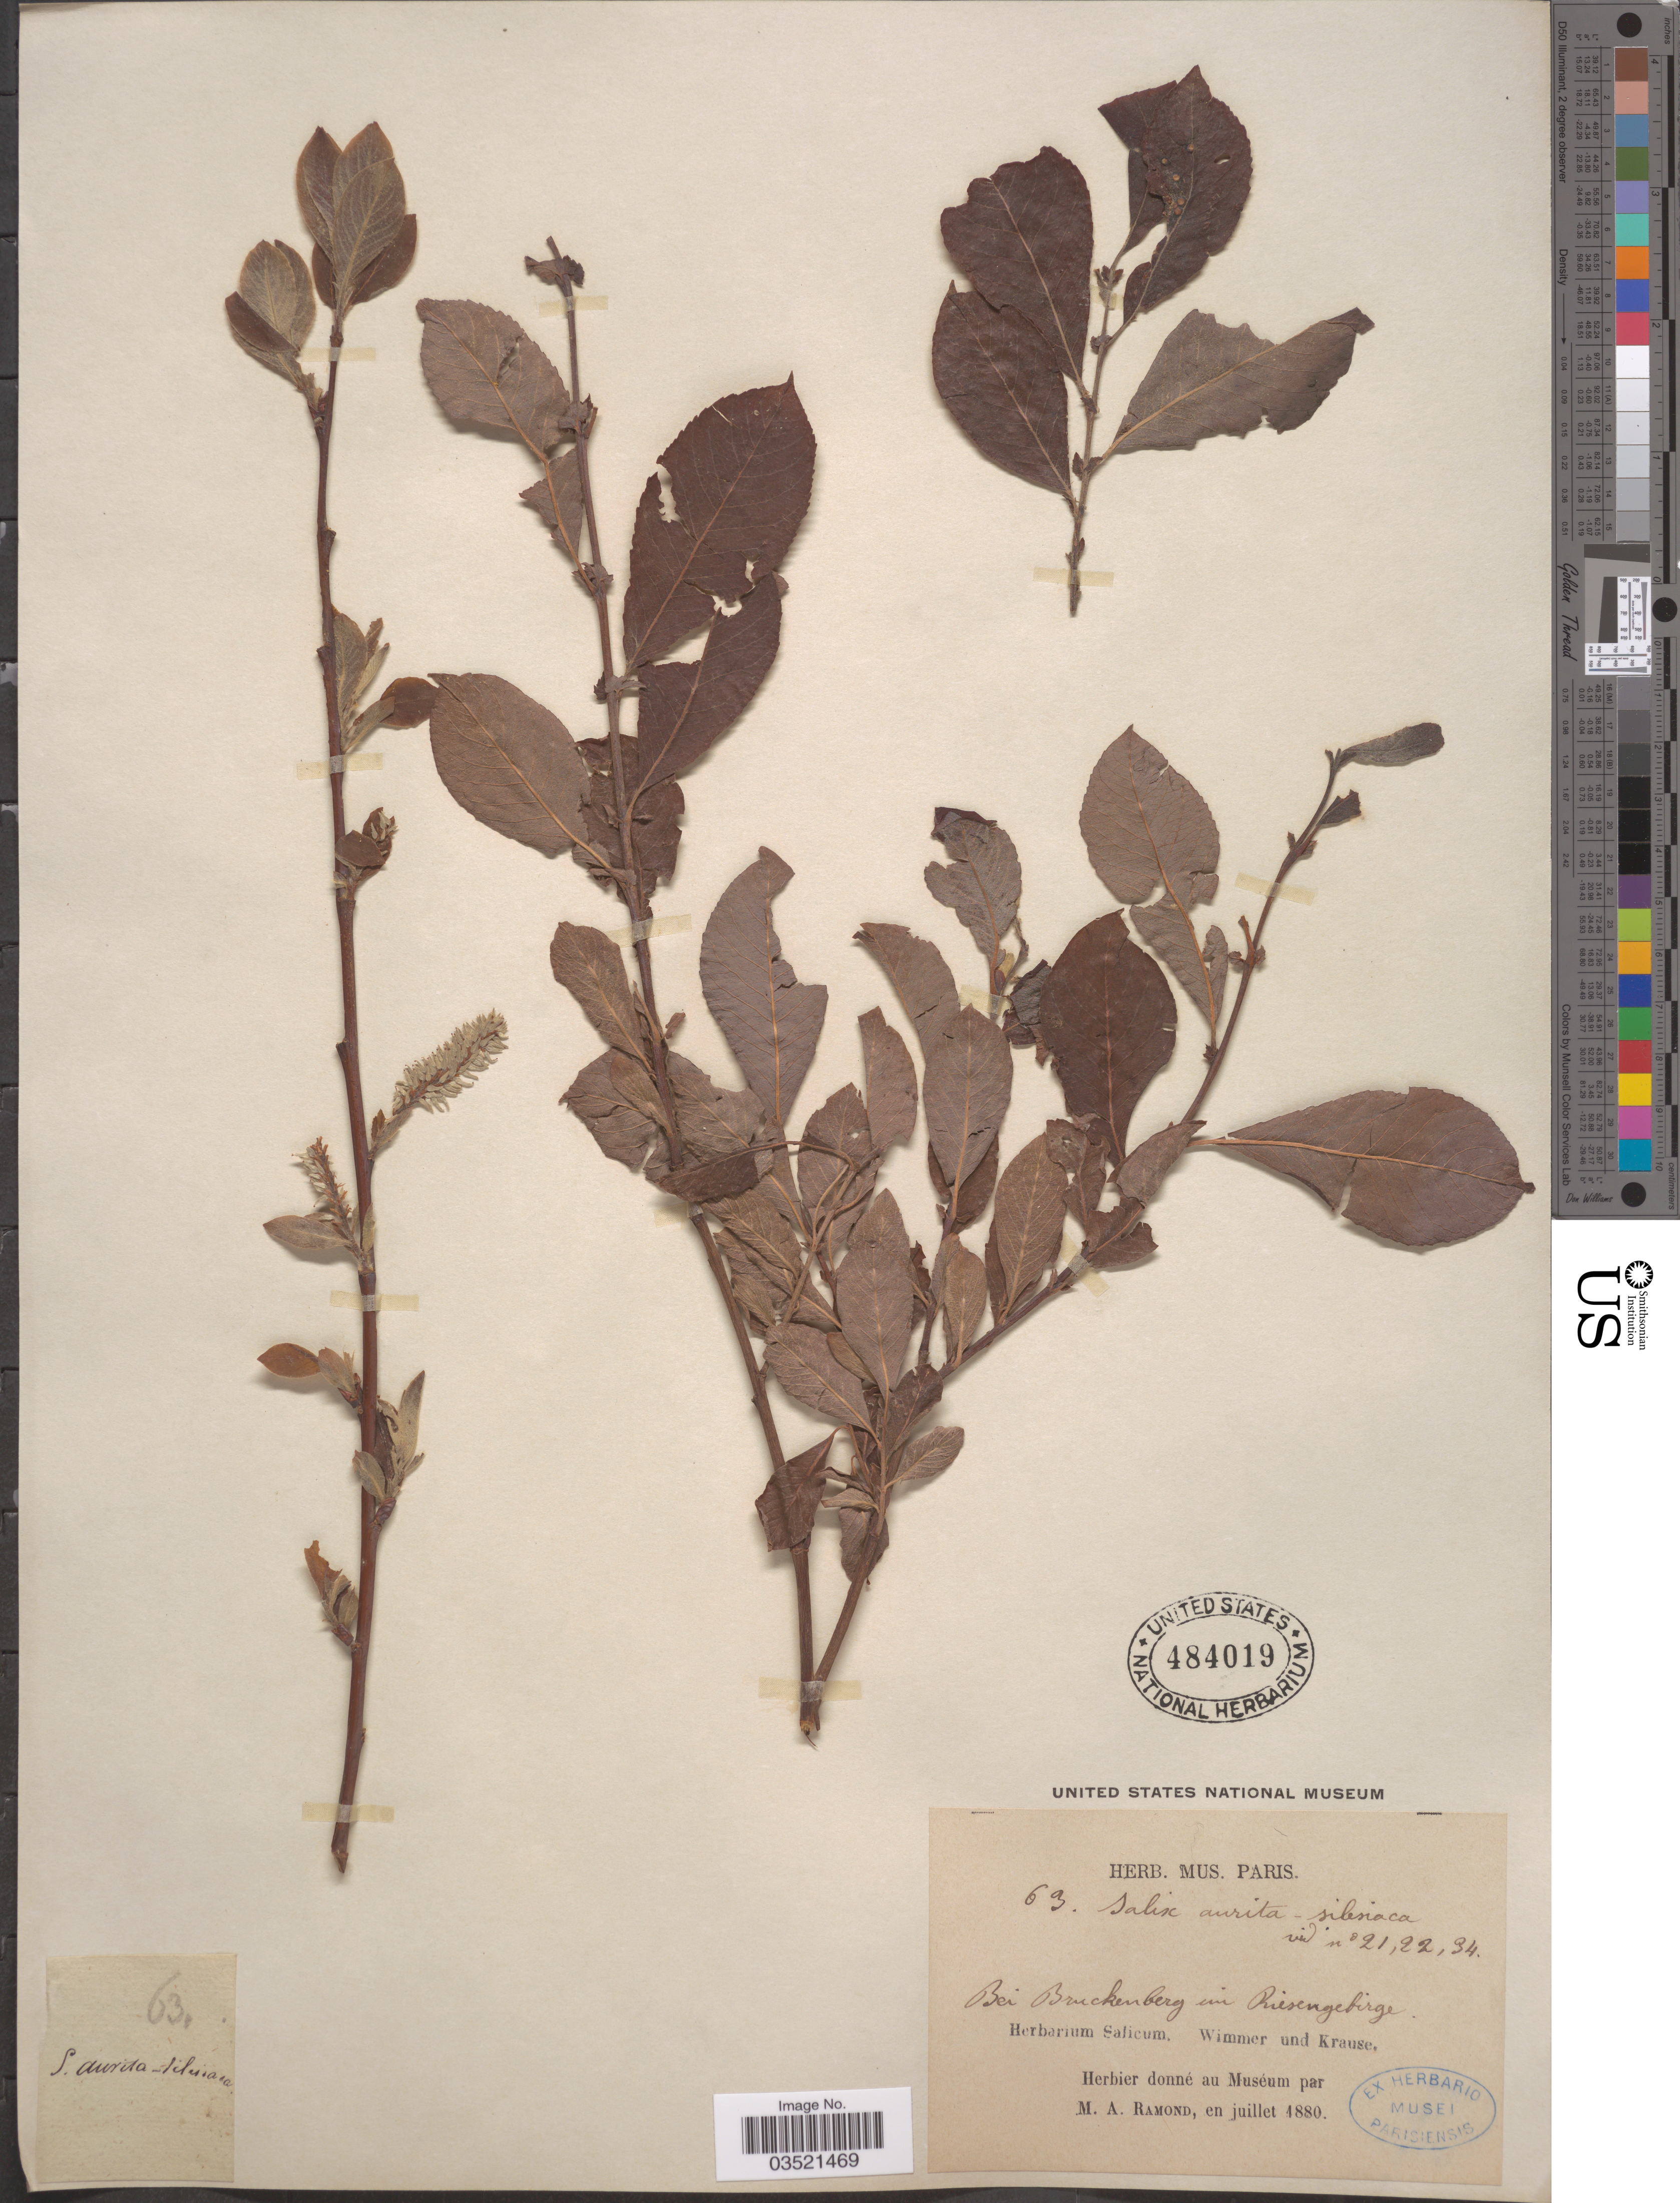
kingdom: Plantae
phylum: Tracheophyta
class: Magnoliopsida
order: Malpighiales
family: Salicaceae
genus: Salix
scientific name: Salix aurita x S. sibirica Pall.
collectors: Wimmer & -- Krause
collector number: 63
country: Poland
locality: Bei Bruckenberg im Riesengebirge.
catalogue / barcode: US 484019